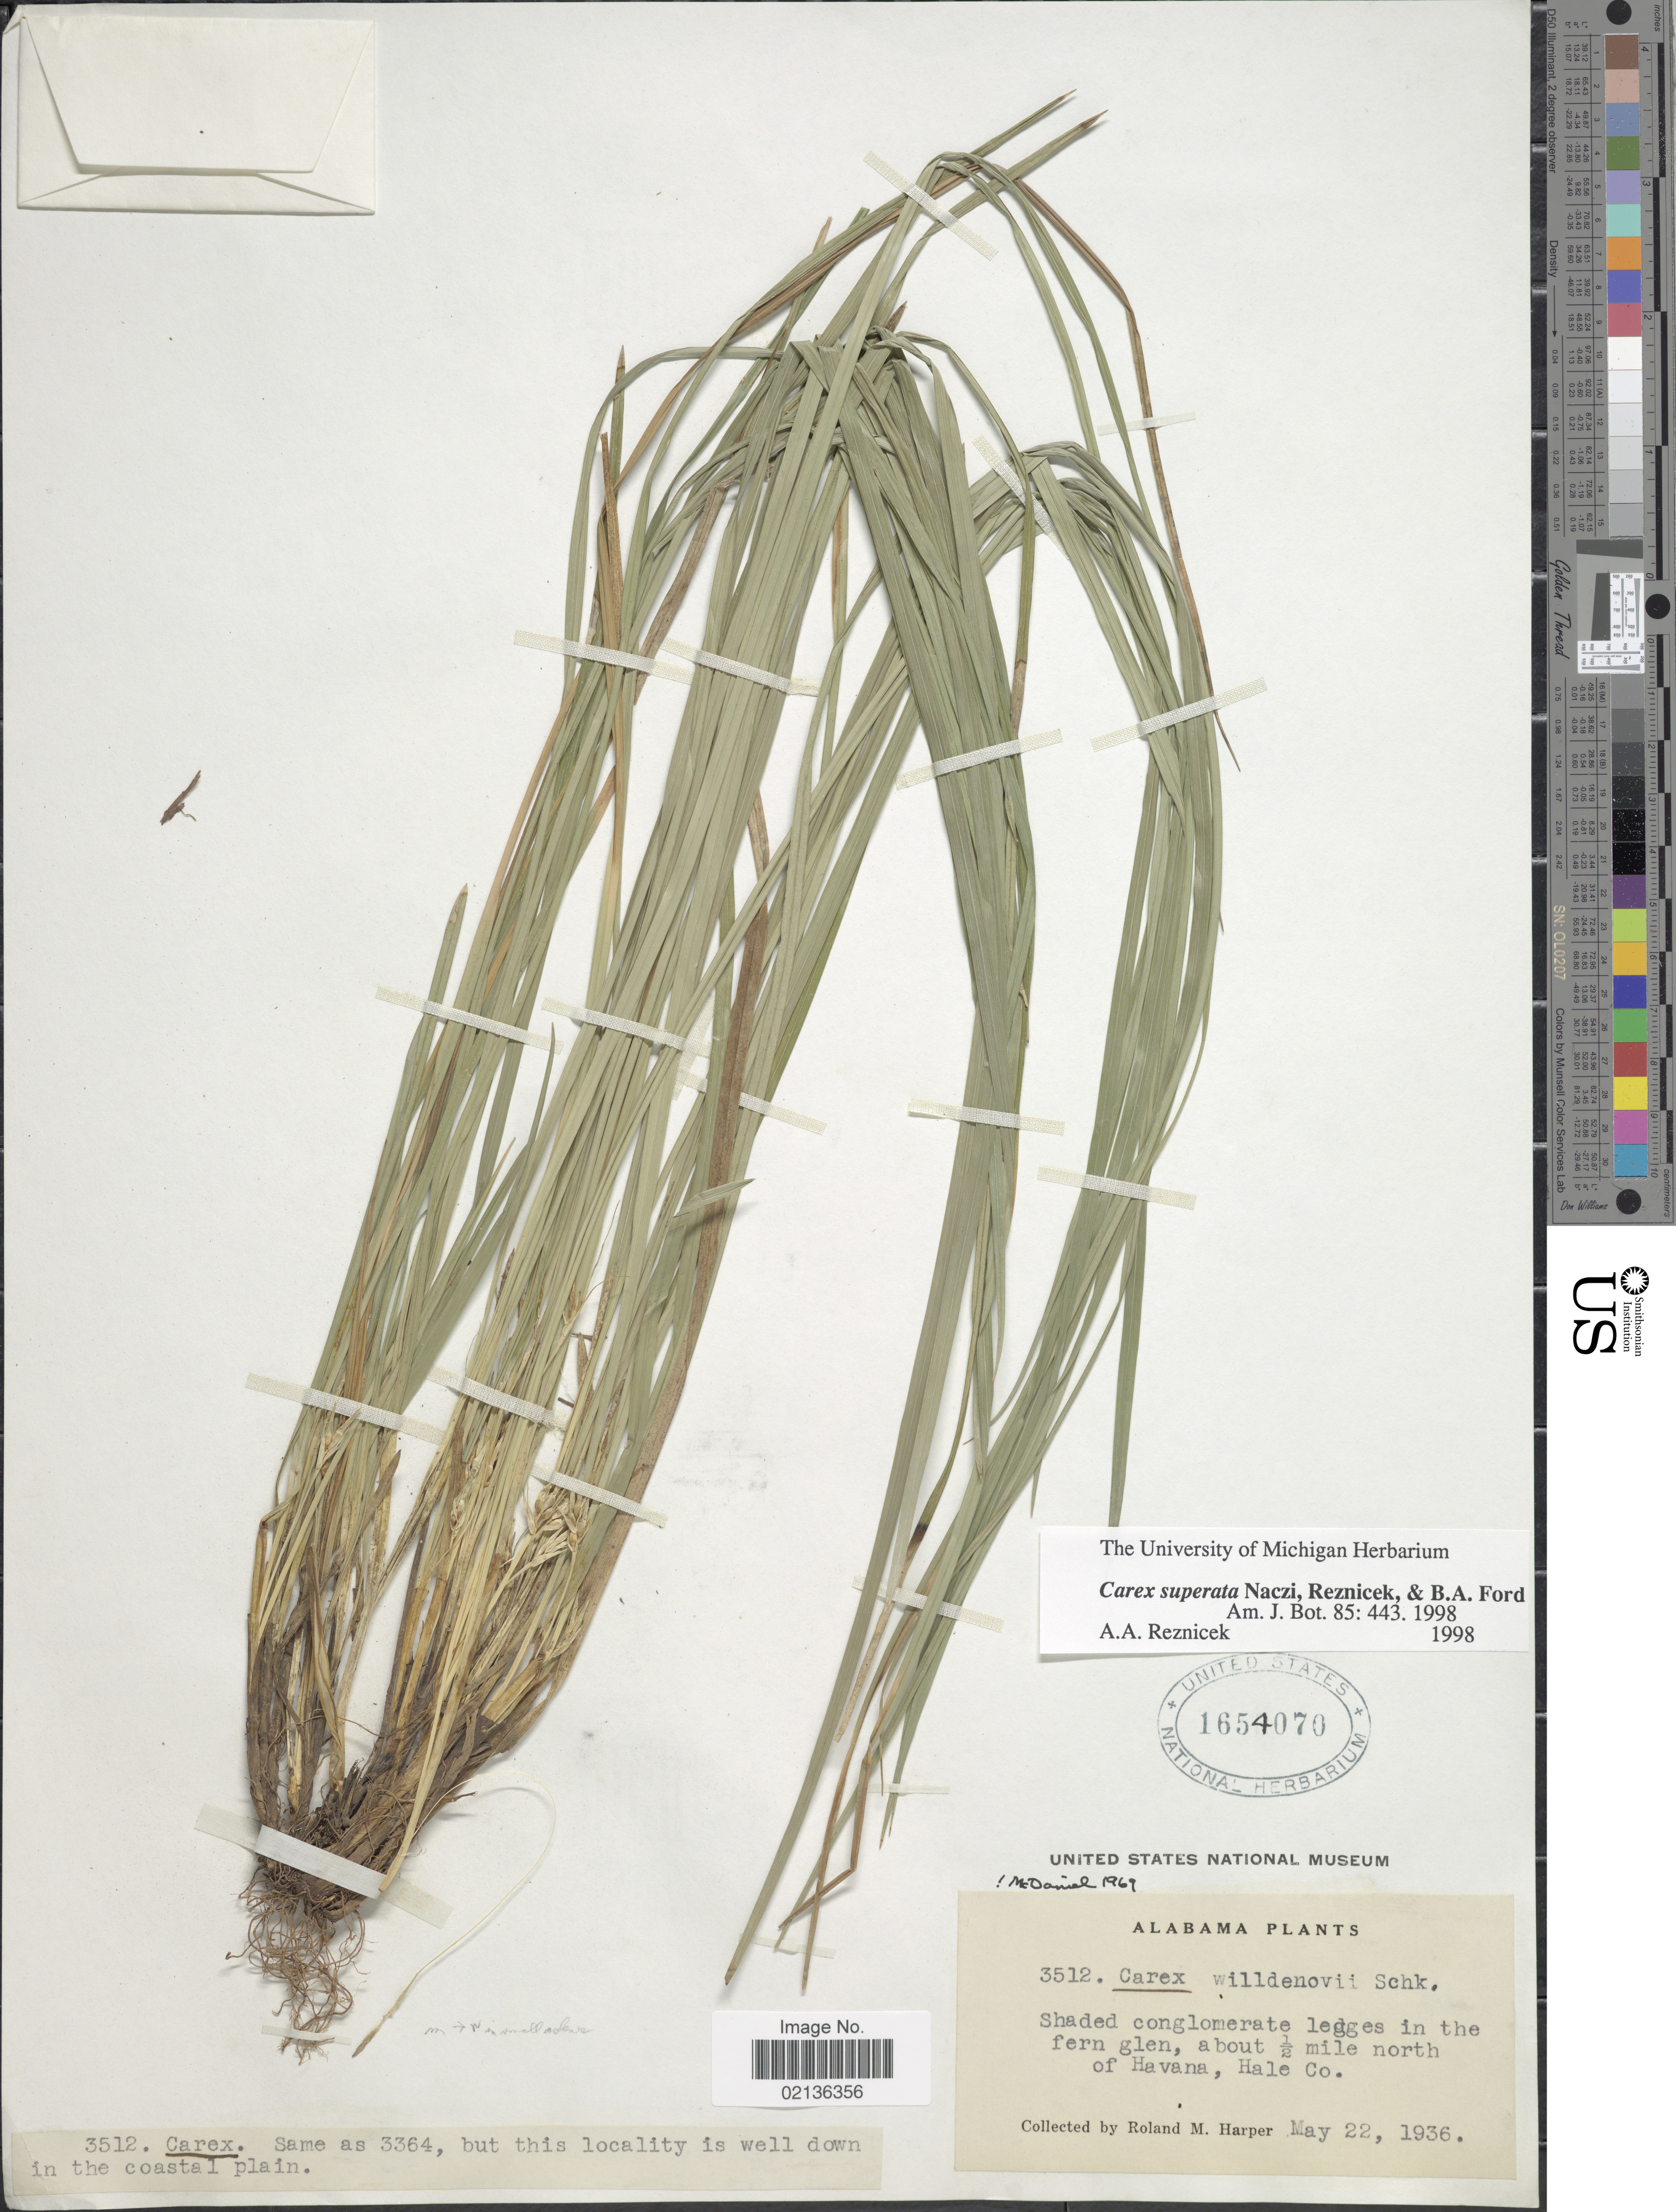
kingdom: Plantae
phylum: Tracheophyta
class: Liliopsida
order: Poales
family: Cyperaceae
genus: Carex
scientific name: Carex superata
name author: Naczi et al.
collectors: R. M. Harper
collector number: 3512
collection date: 1936-05-22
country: United States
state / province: Alabama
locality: Shaded conglomerate ledges in the fern glen, about ½ mile north of Havana, Hale Co.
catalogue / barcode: US 1654070